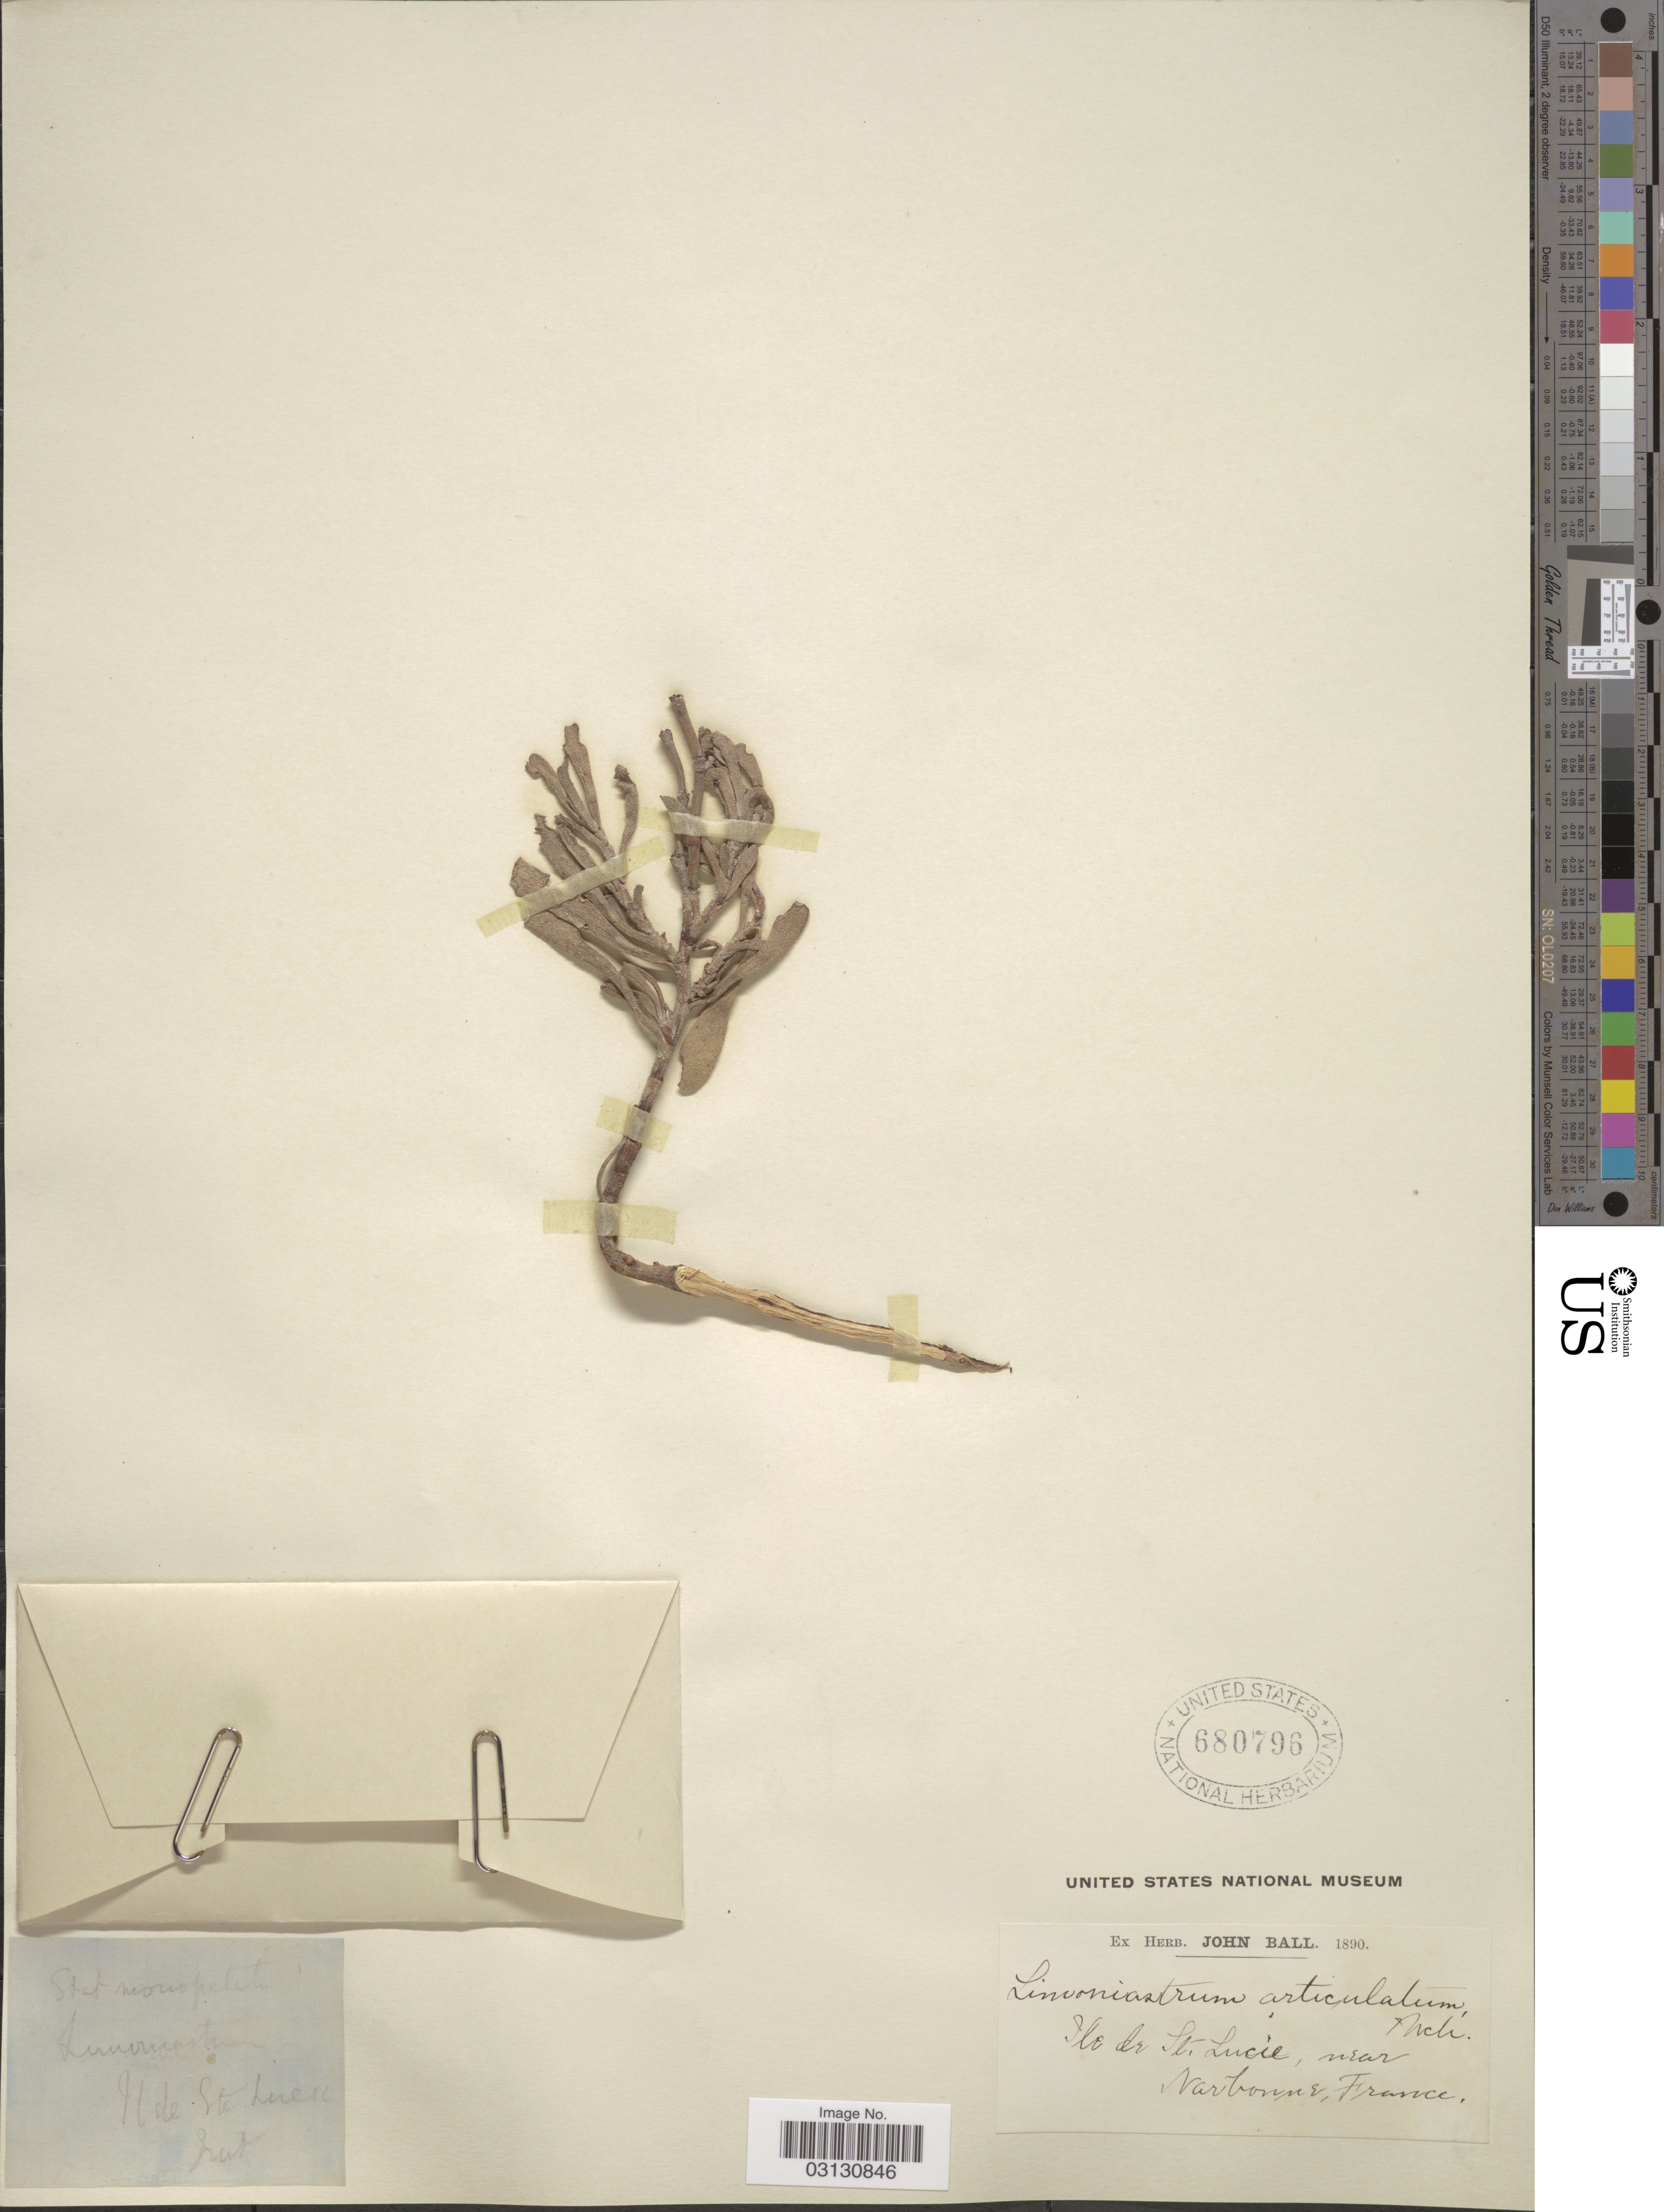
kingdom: Plantae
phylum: Tracheophyta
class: Magnoliopsida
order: Caryophyllales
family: Plumbaginaceae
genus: Limoniastrum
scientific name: Limoniastrum articulatum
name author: Moench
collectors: ex herb. John Ball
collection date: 1890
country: France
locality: Ile de St. Lucie, near Narbonne.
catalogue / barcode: US 680796